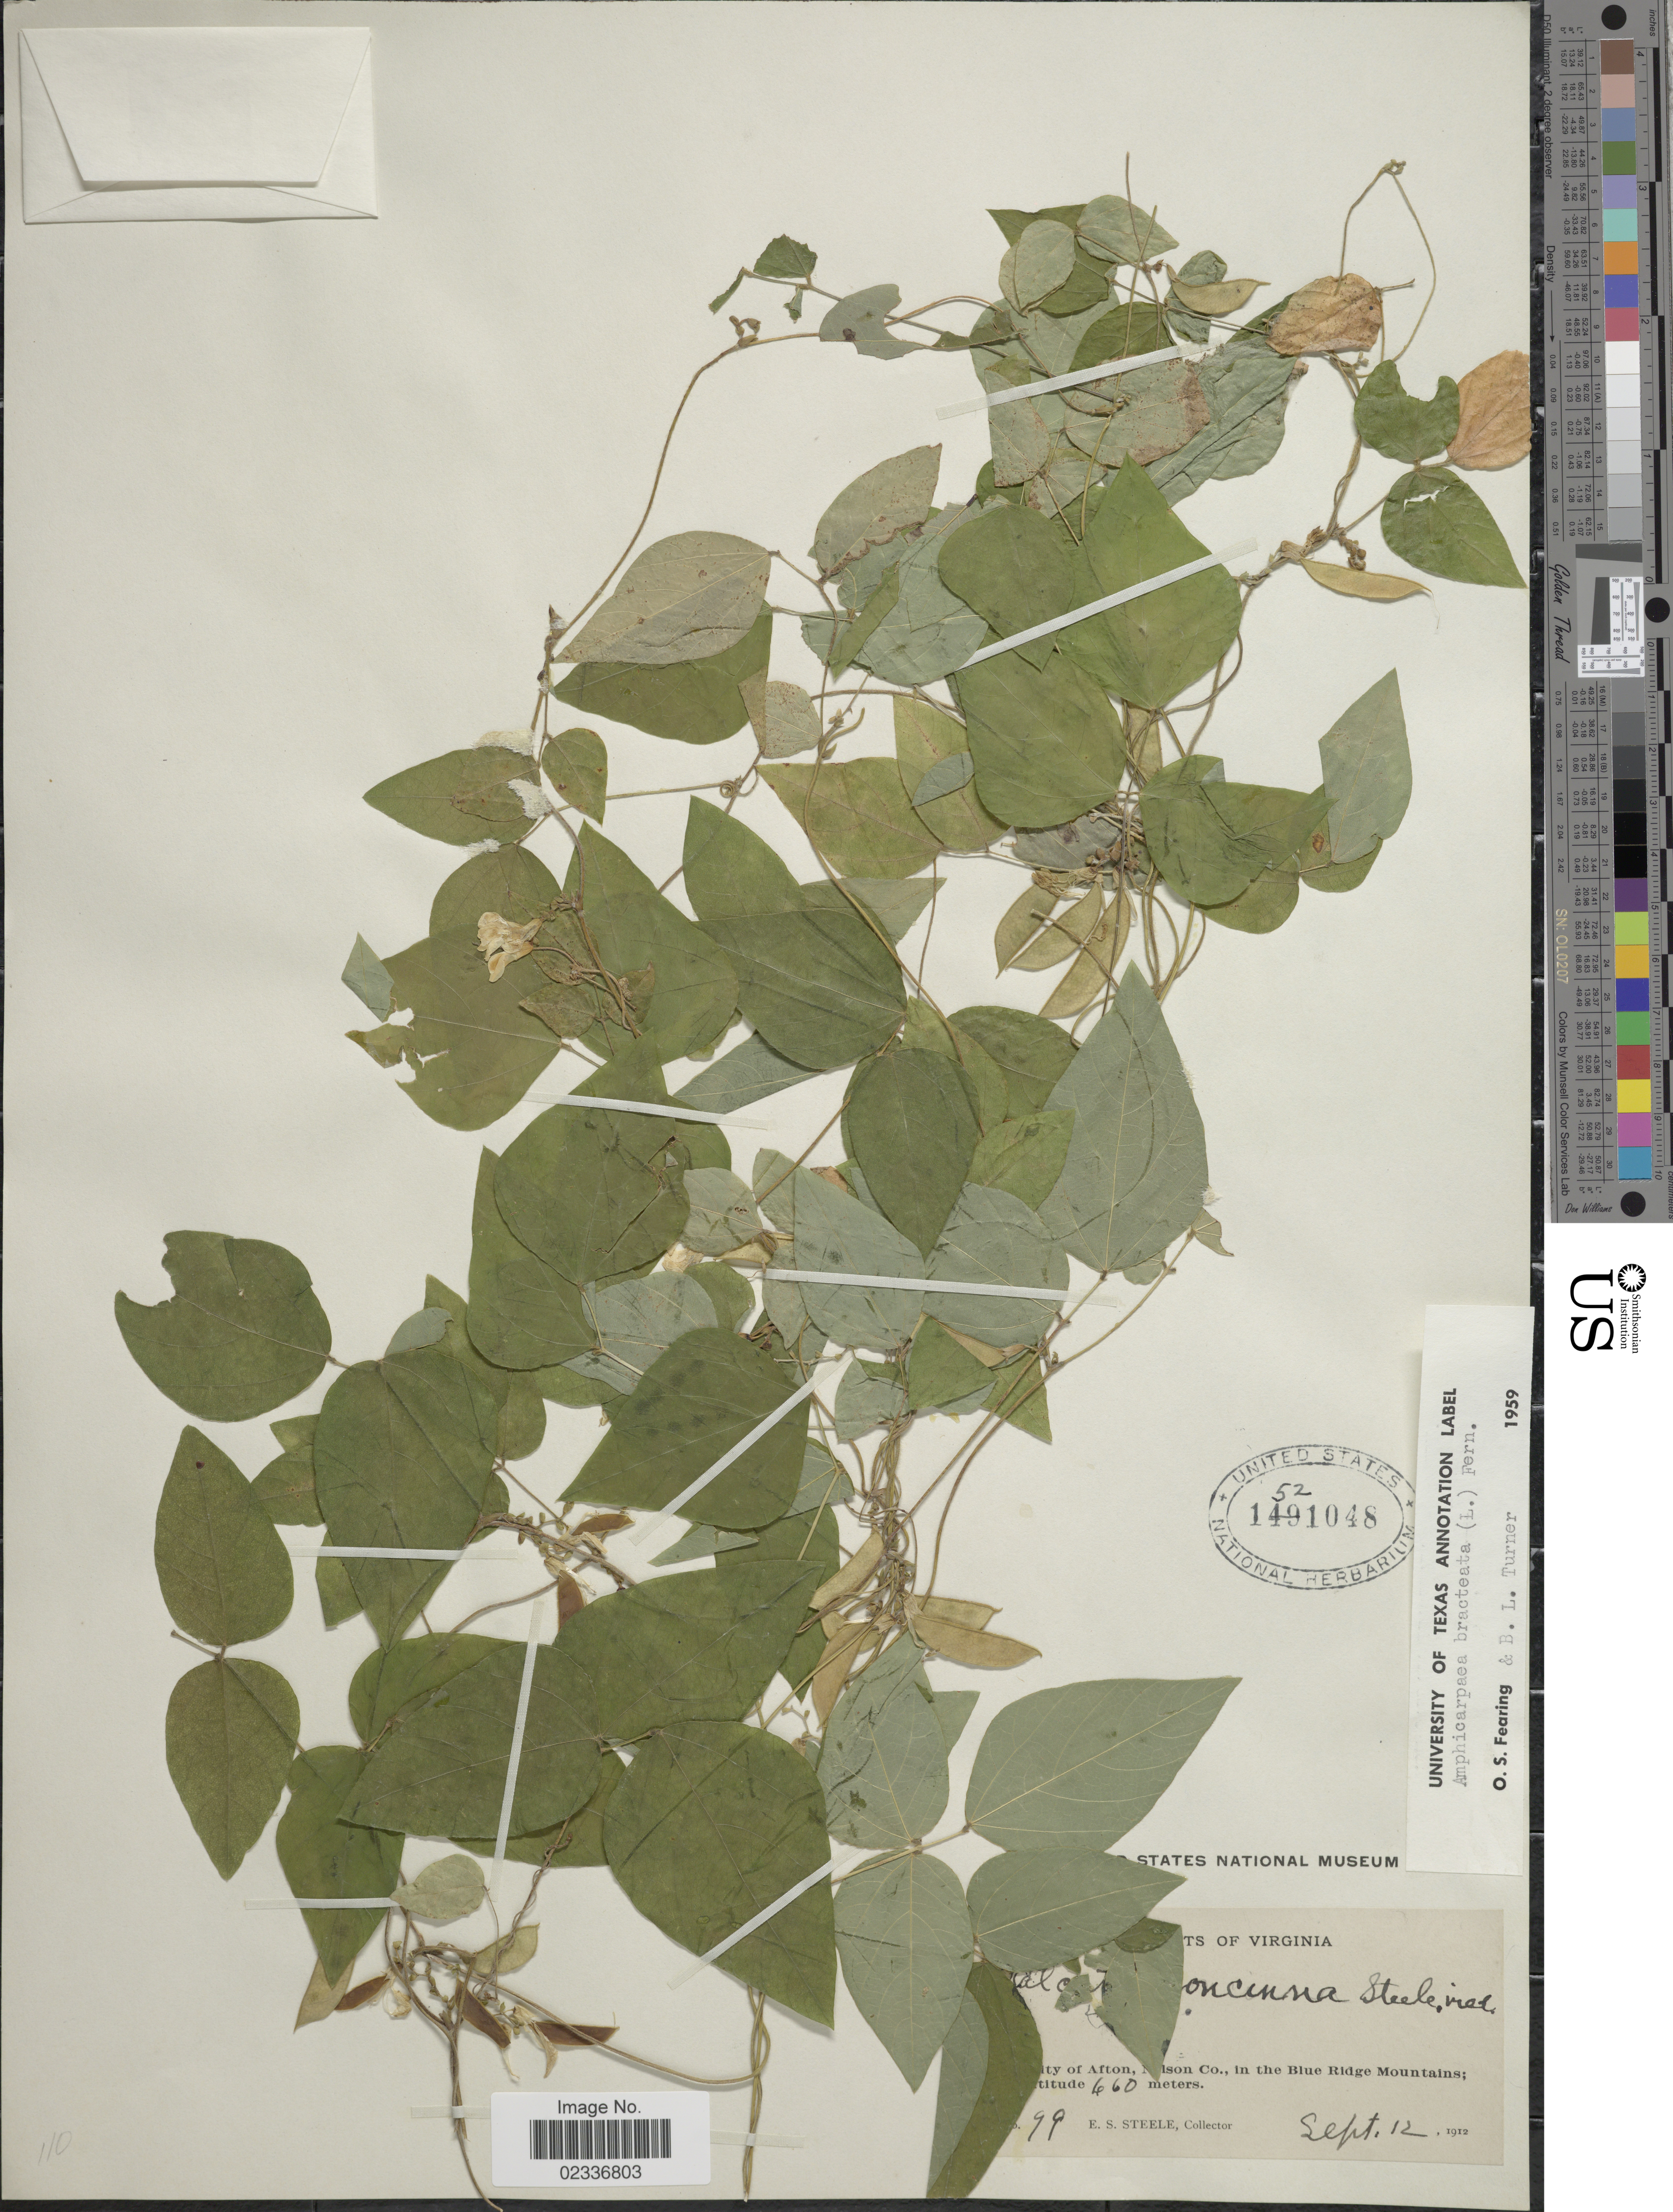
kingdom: Plantae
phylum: Tracheophyta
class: Magnoliopsida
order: Fabales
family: Fabaceae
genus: Amphicarpaea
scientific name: Amphicarpaea bracteata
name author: (L.) Fernald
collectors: E. Steele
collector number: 99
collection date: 1912-09-12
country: United States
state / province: Virginia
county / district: Nelson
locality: Vicinity of Afton, Nelson Co., in the Blue Ridge Mountains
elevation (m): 660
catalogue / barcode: US 1521048